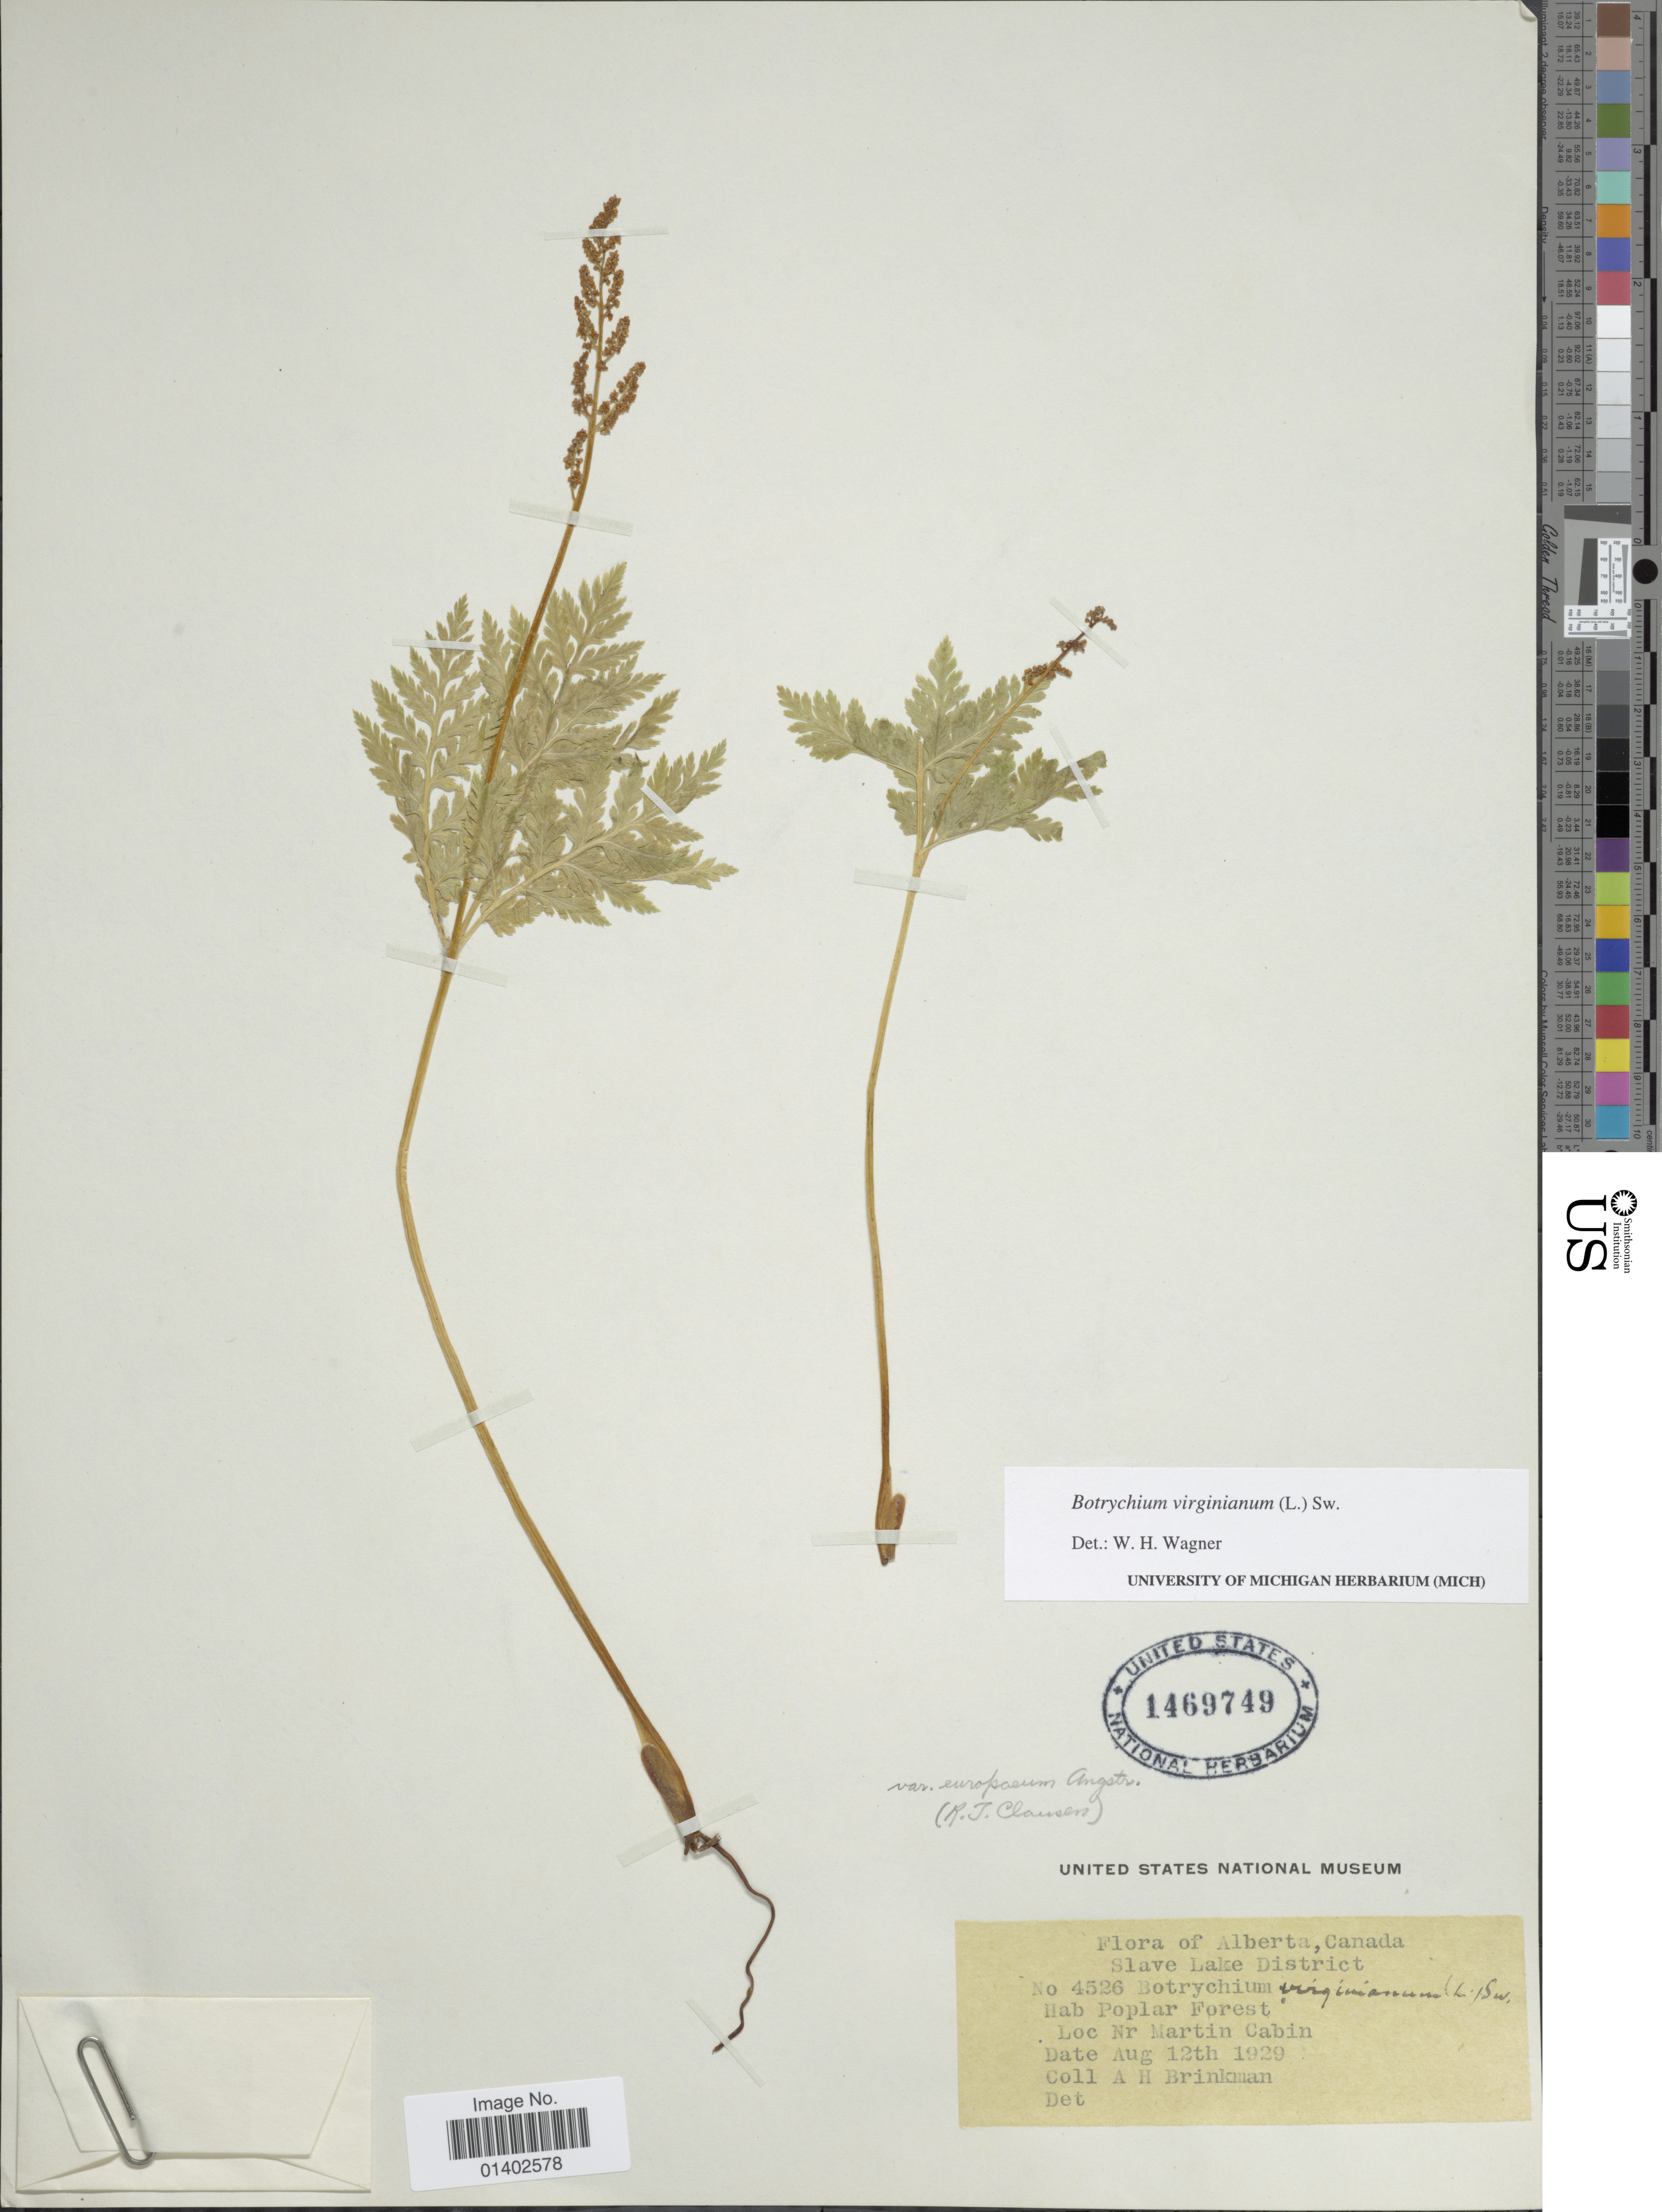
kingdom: Plantae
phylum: Tracheophyta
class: Polypodiopsida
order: Ophioglossales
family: Ophioglossaceae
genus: Botrychium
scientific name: Botrychium virginianum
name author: (L.) Sw.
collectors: A. Brinkman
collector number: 4526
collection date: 1929-08-12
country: Canada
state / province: Alberta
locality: Slave Lake District, Nr Martin Cabin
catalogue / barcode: US 1469749